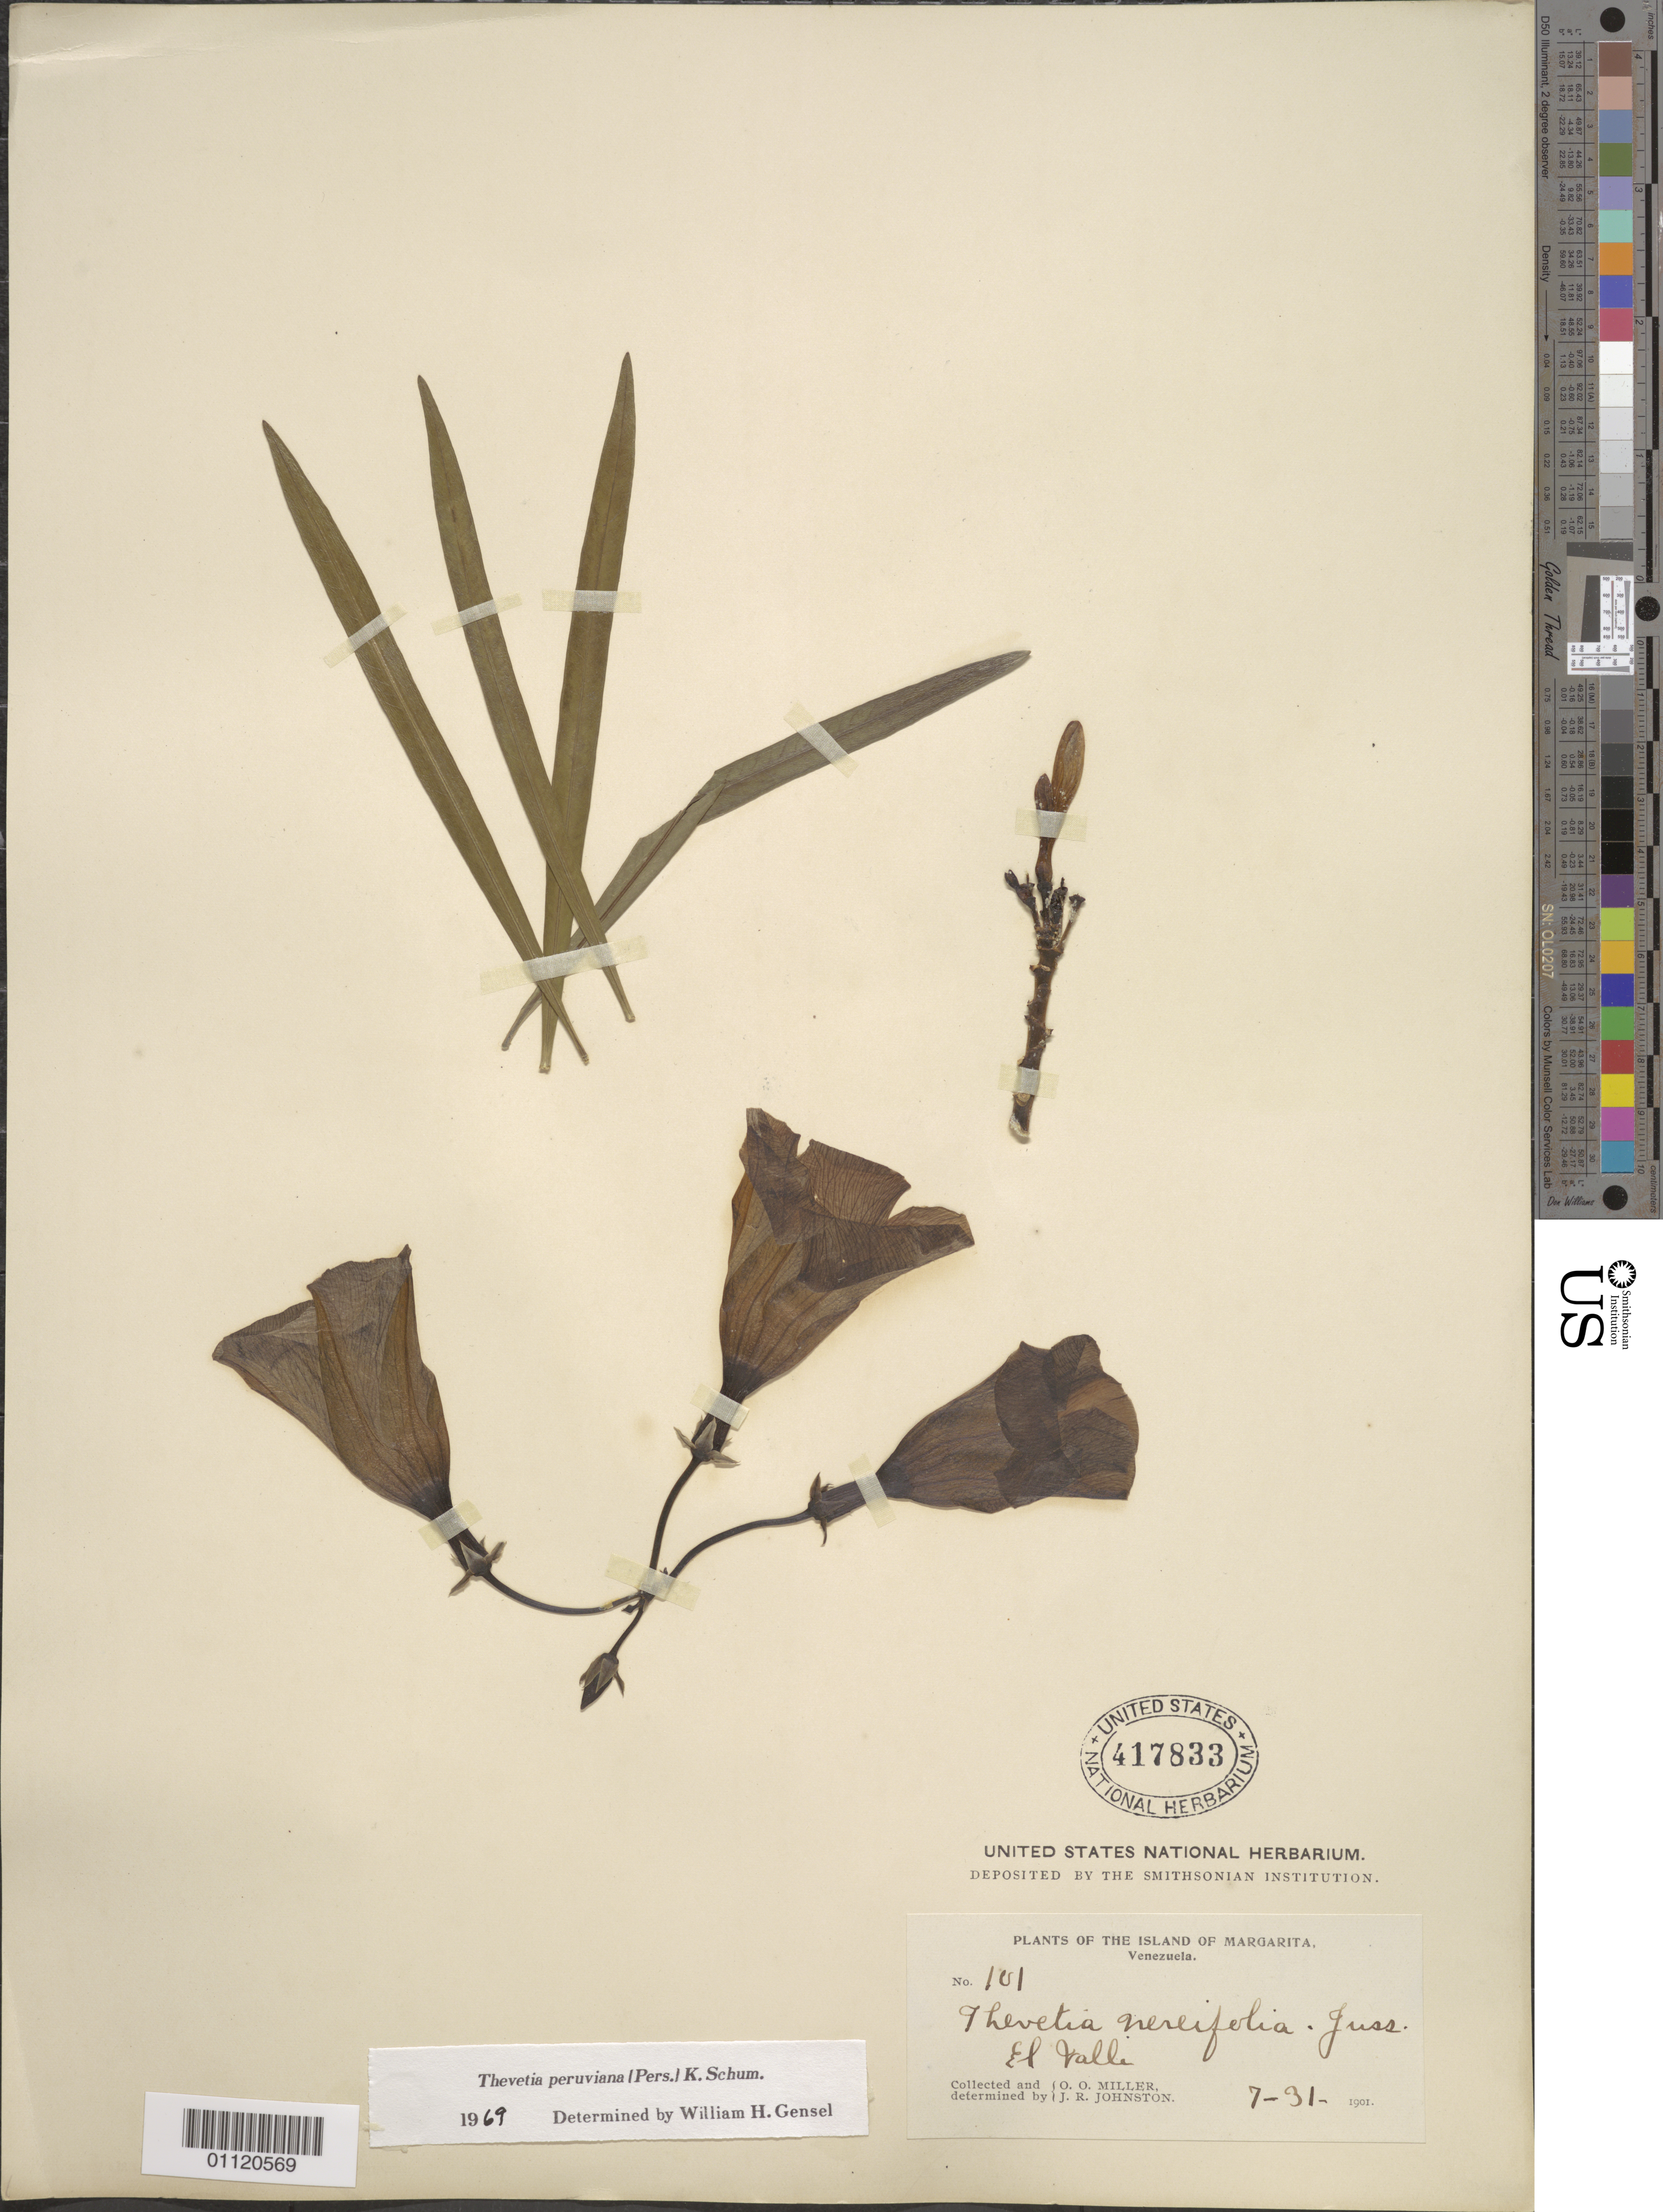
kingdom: Plantae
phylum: Tracheophyta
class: Magnoliopsida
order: Gentianales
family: Apocynaceae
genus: Cascabela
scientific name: Cascabela thevetia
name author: (L.) Lippold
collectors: O. O. Miller & J. Johnston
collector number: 101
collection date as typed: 31 Jul 1901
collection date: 1901-07-31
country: Venezuela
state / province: Nueva Esparta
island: Margarita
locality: El Valle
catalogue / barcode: US 417833